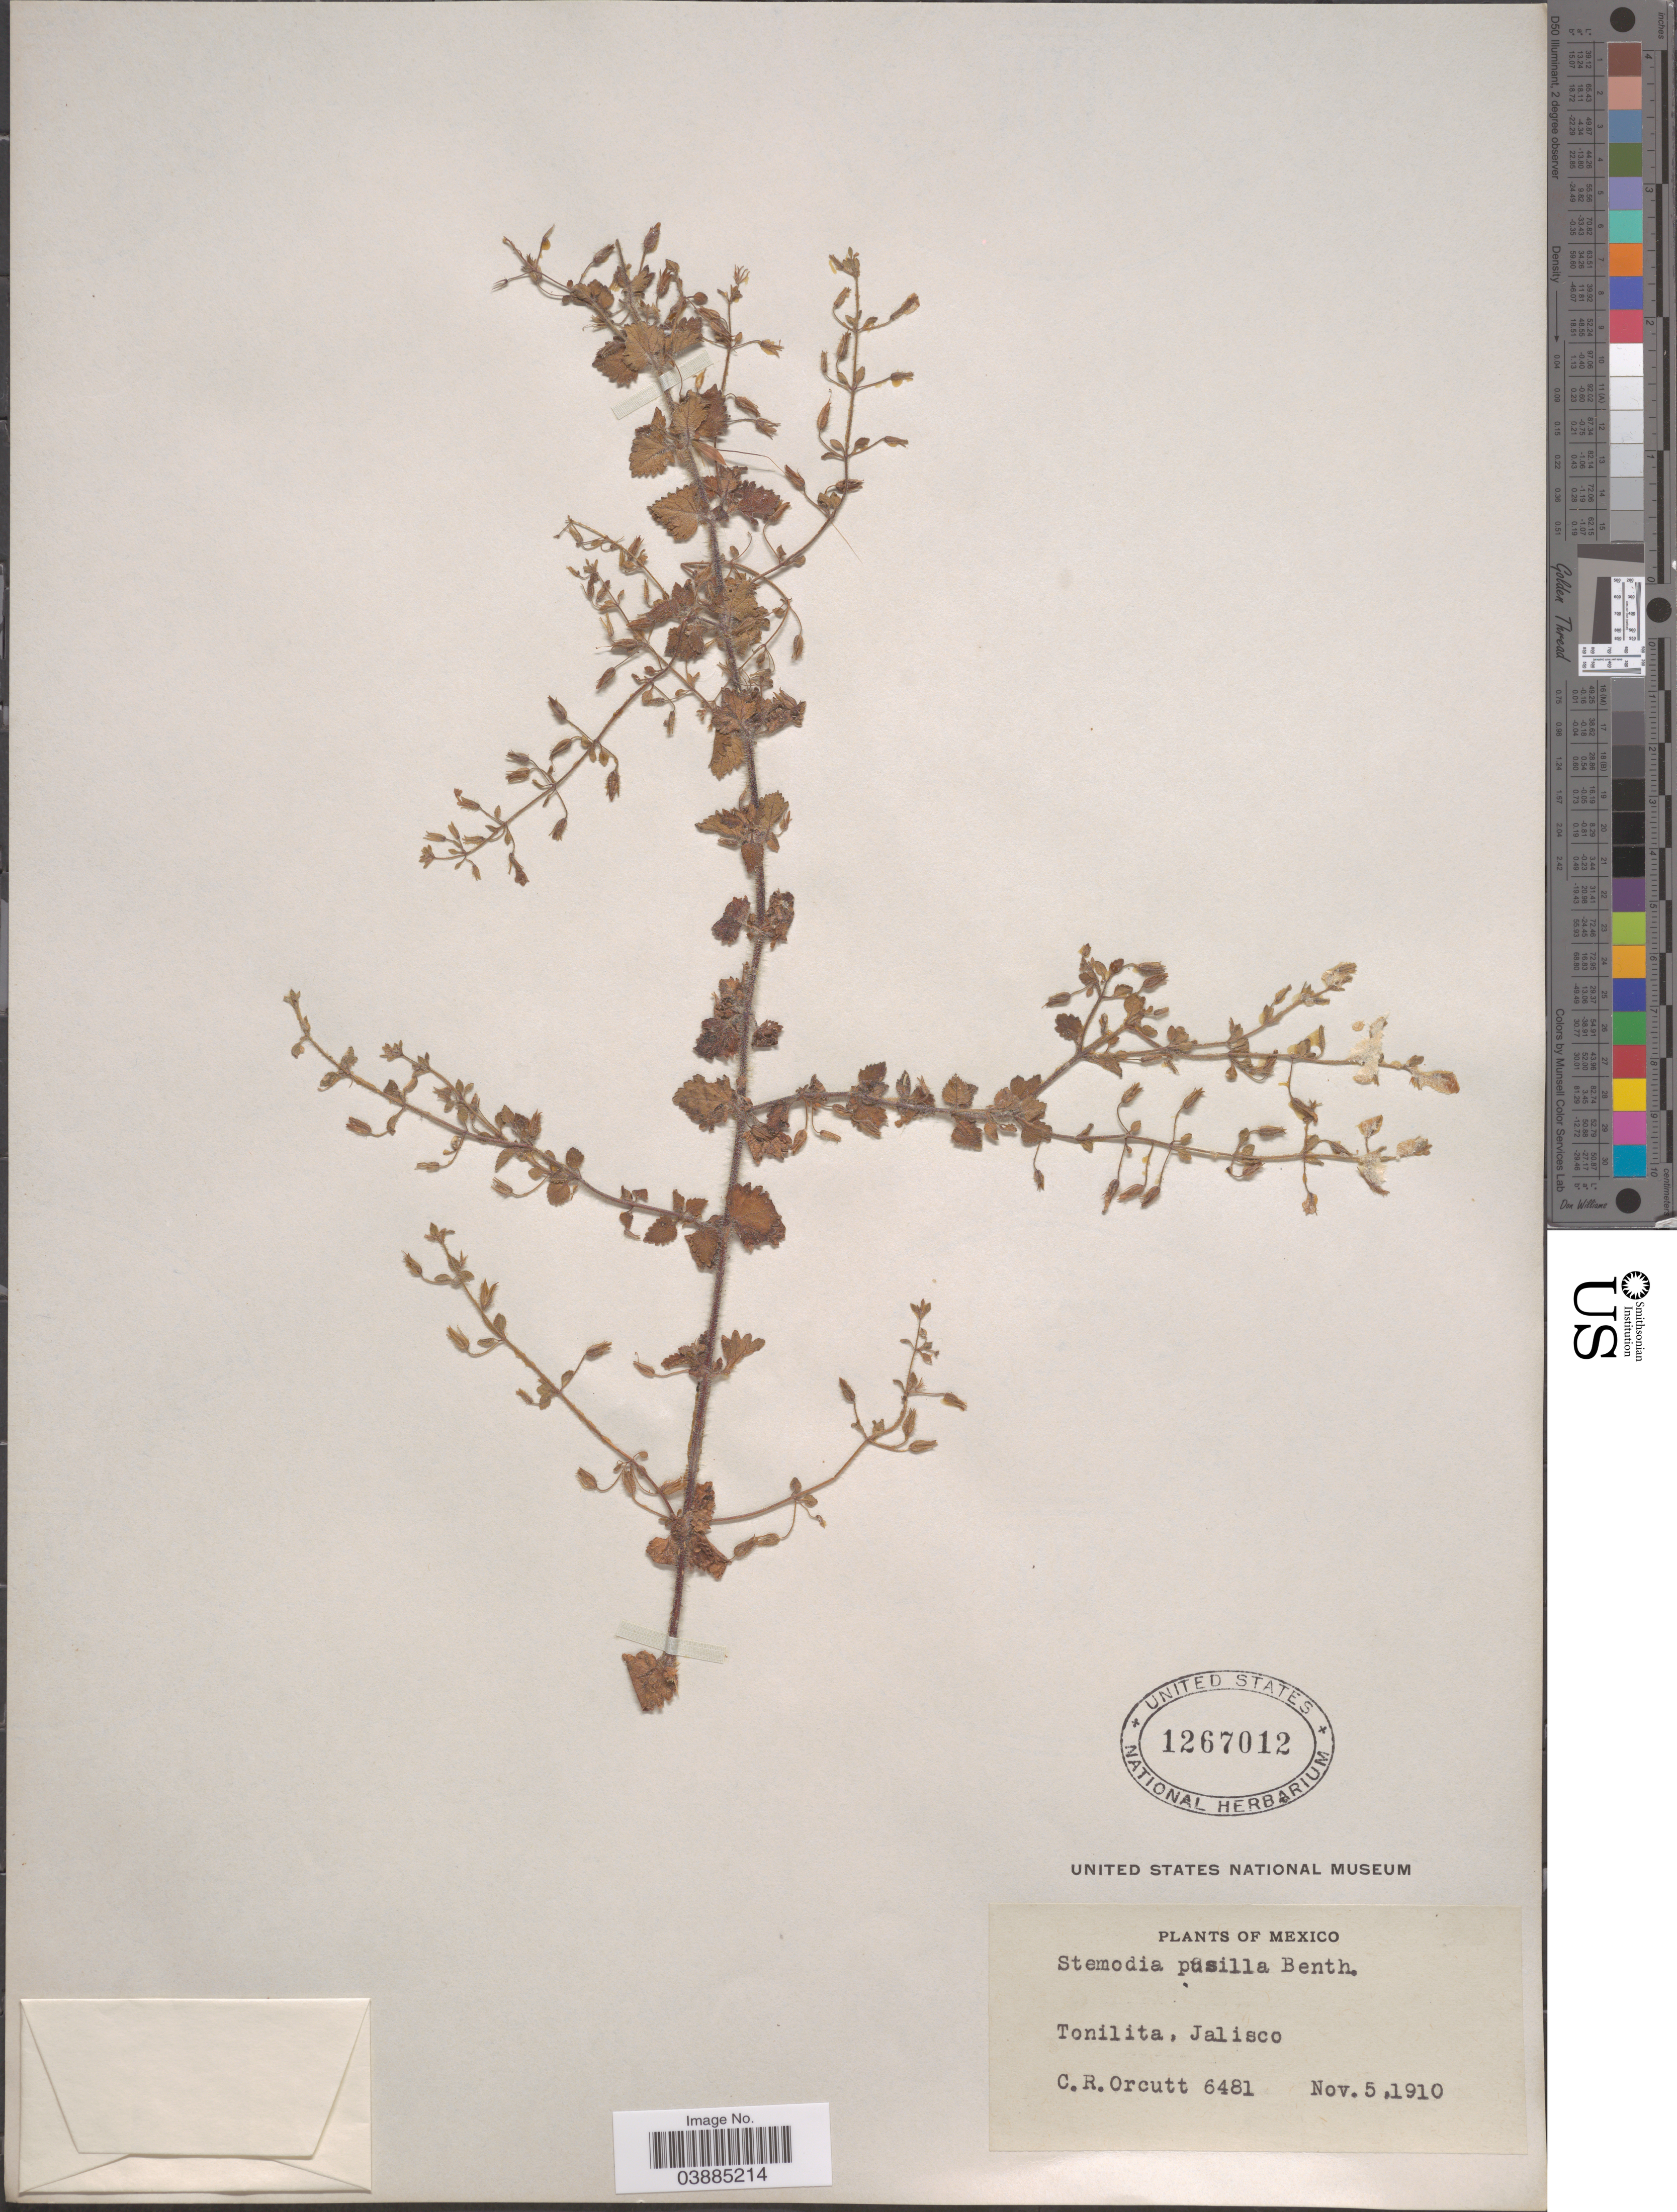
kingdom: Plantae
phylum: Tracheophyta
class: Magnoliopsida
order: Lamiales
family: Plantaginaceae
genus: Stemodia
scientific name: Stemodia pusilla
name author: Benth.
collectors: C. R. Orcutt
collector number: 6481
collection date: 1910-11-05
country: Mexico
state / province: Jalisco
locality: Tonilita.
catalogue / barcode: US 1267012